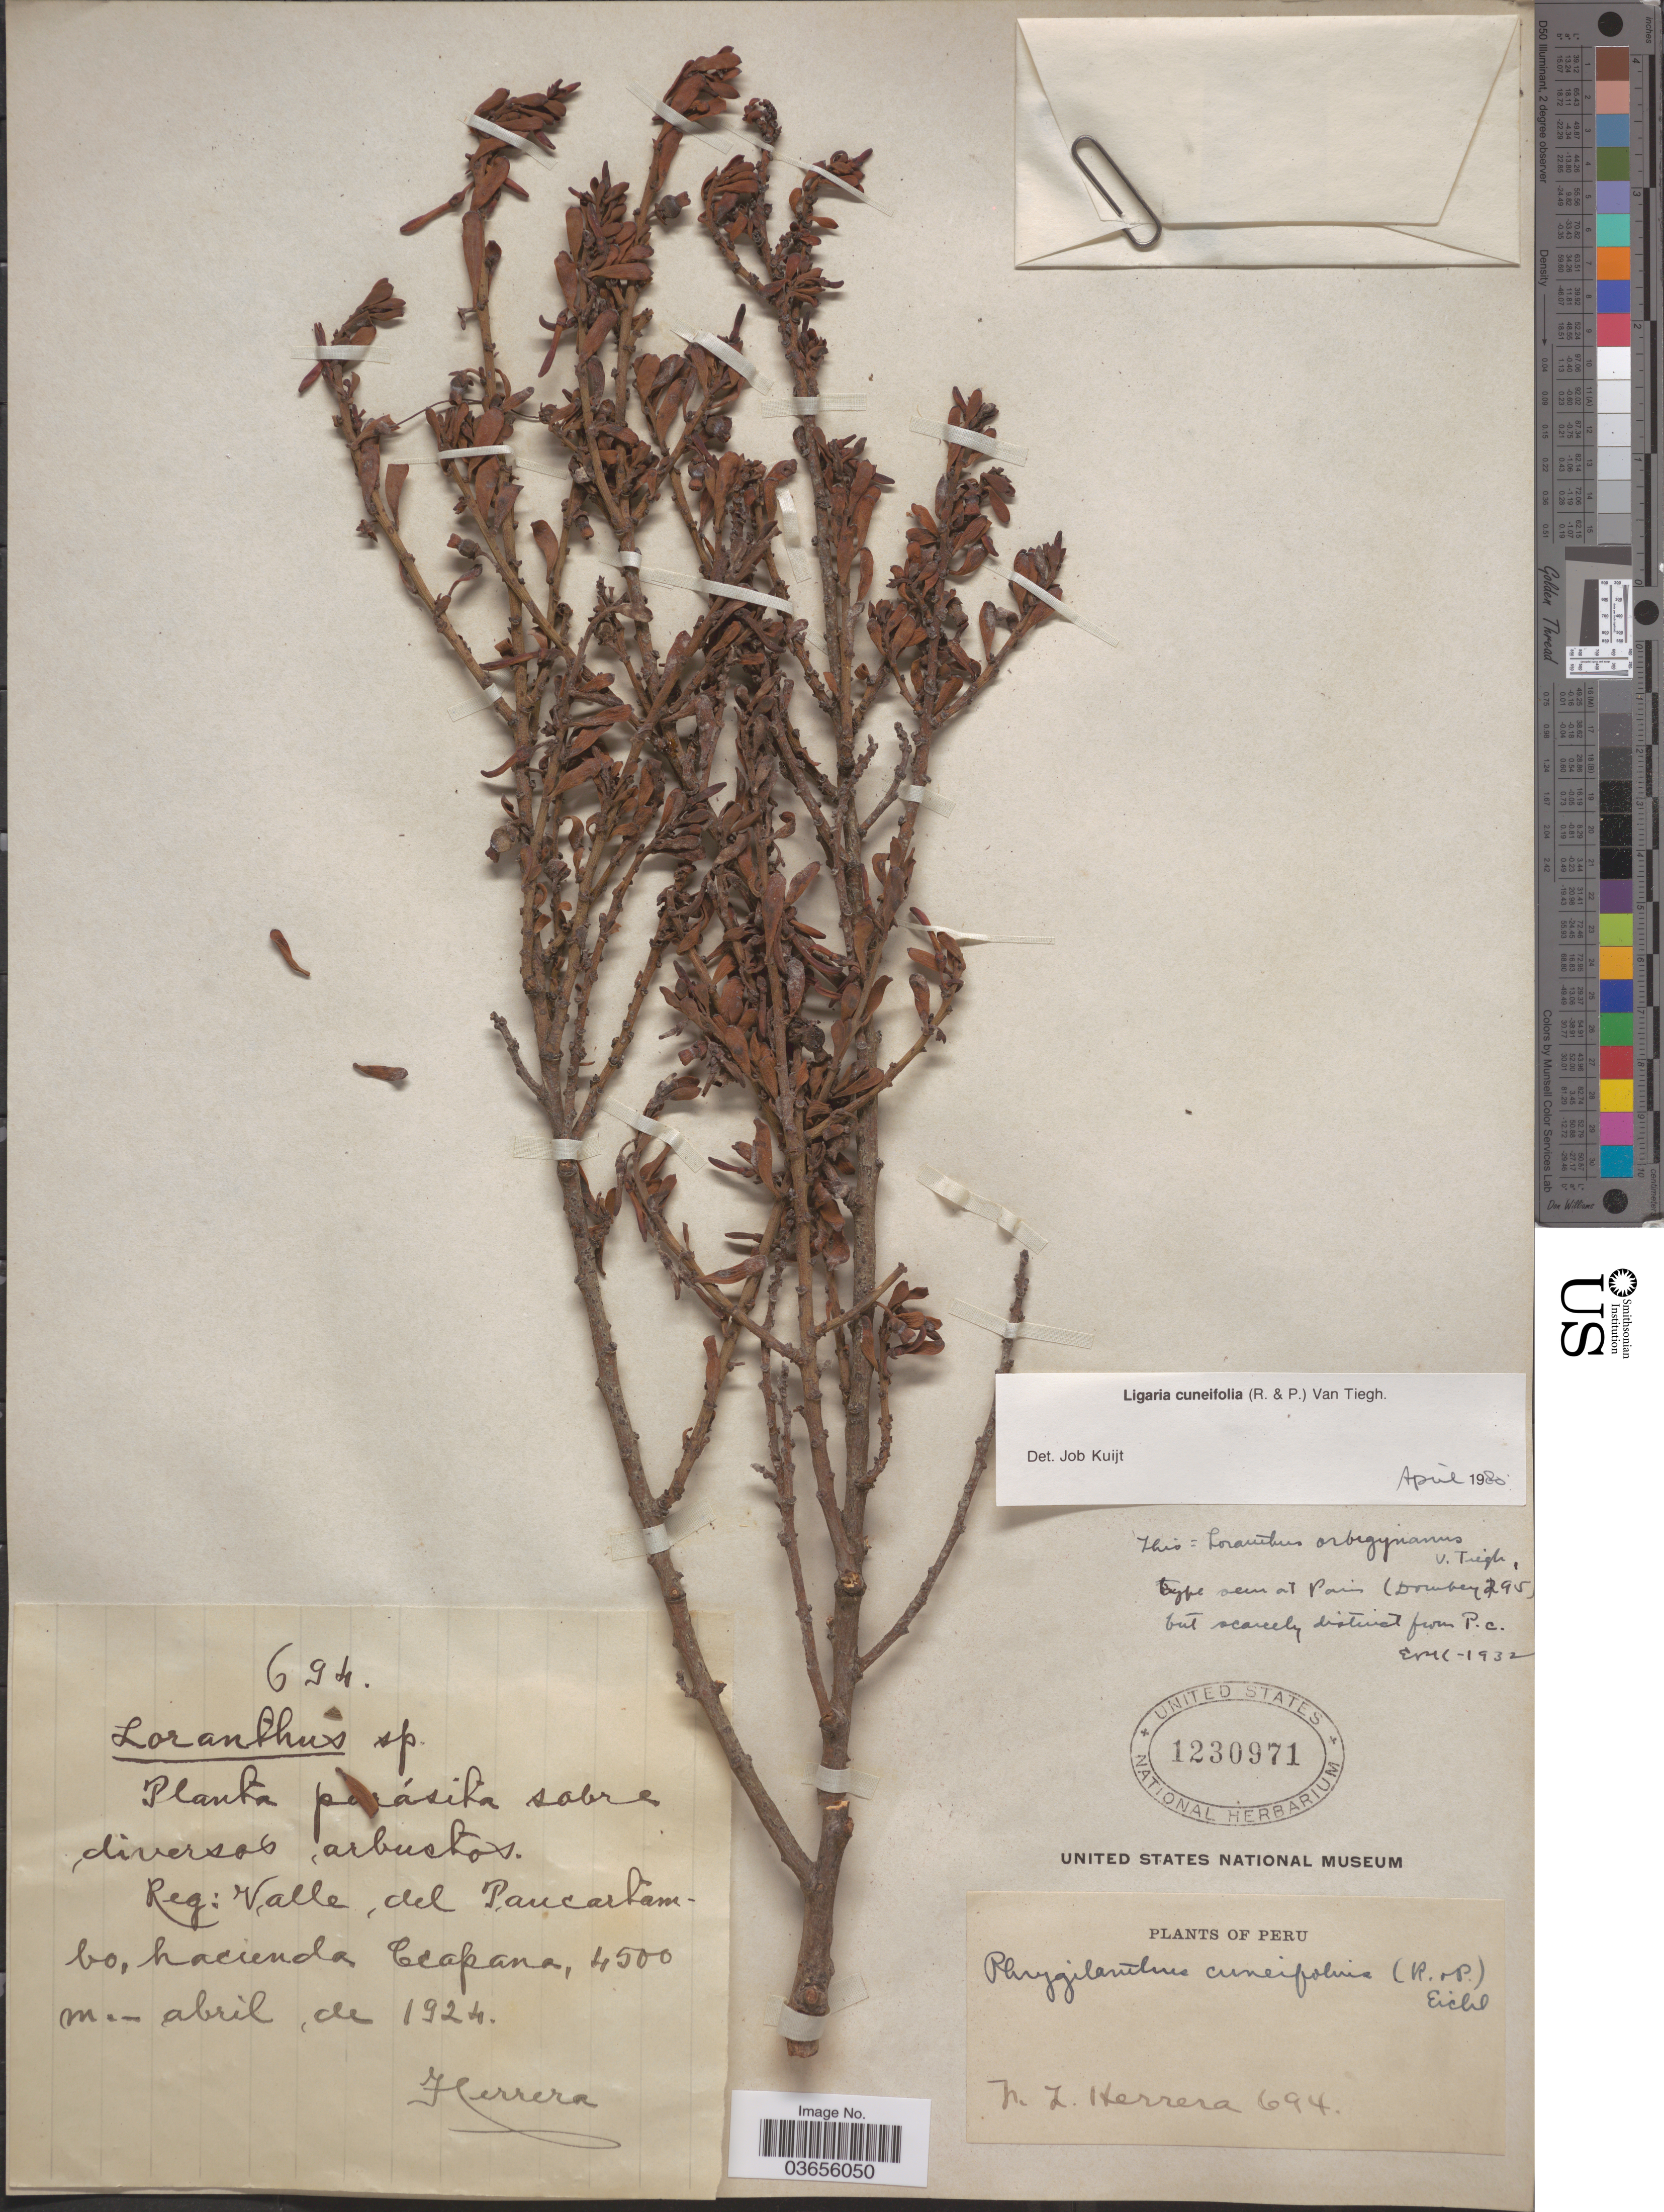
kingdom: Plantae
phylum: Tracheophyta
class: Magnoliopsida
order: Santalales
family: Loranthaceae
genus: Ligaria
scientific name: Ligaria cuneifolia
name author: (Ruiz & Pav.) Tiegh.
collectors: P. L. Herrera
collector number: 694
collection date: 1924-04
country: Peru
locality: Reg: Valle, del Paucartambo, hacienda Ccapana.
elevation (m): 4500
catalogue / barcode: US 1230971